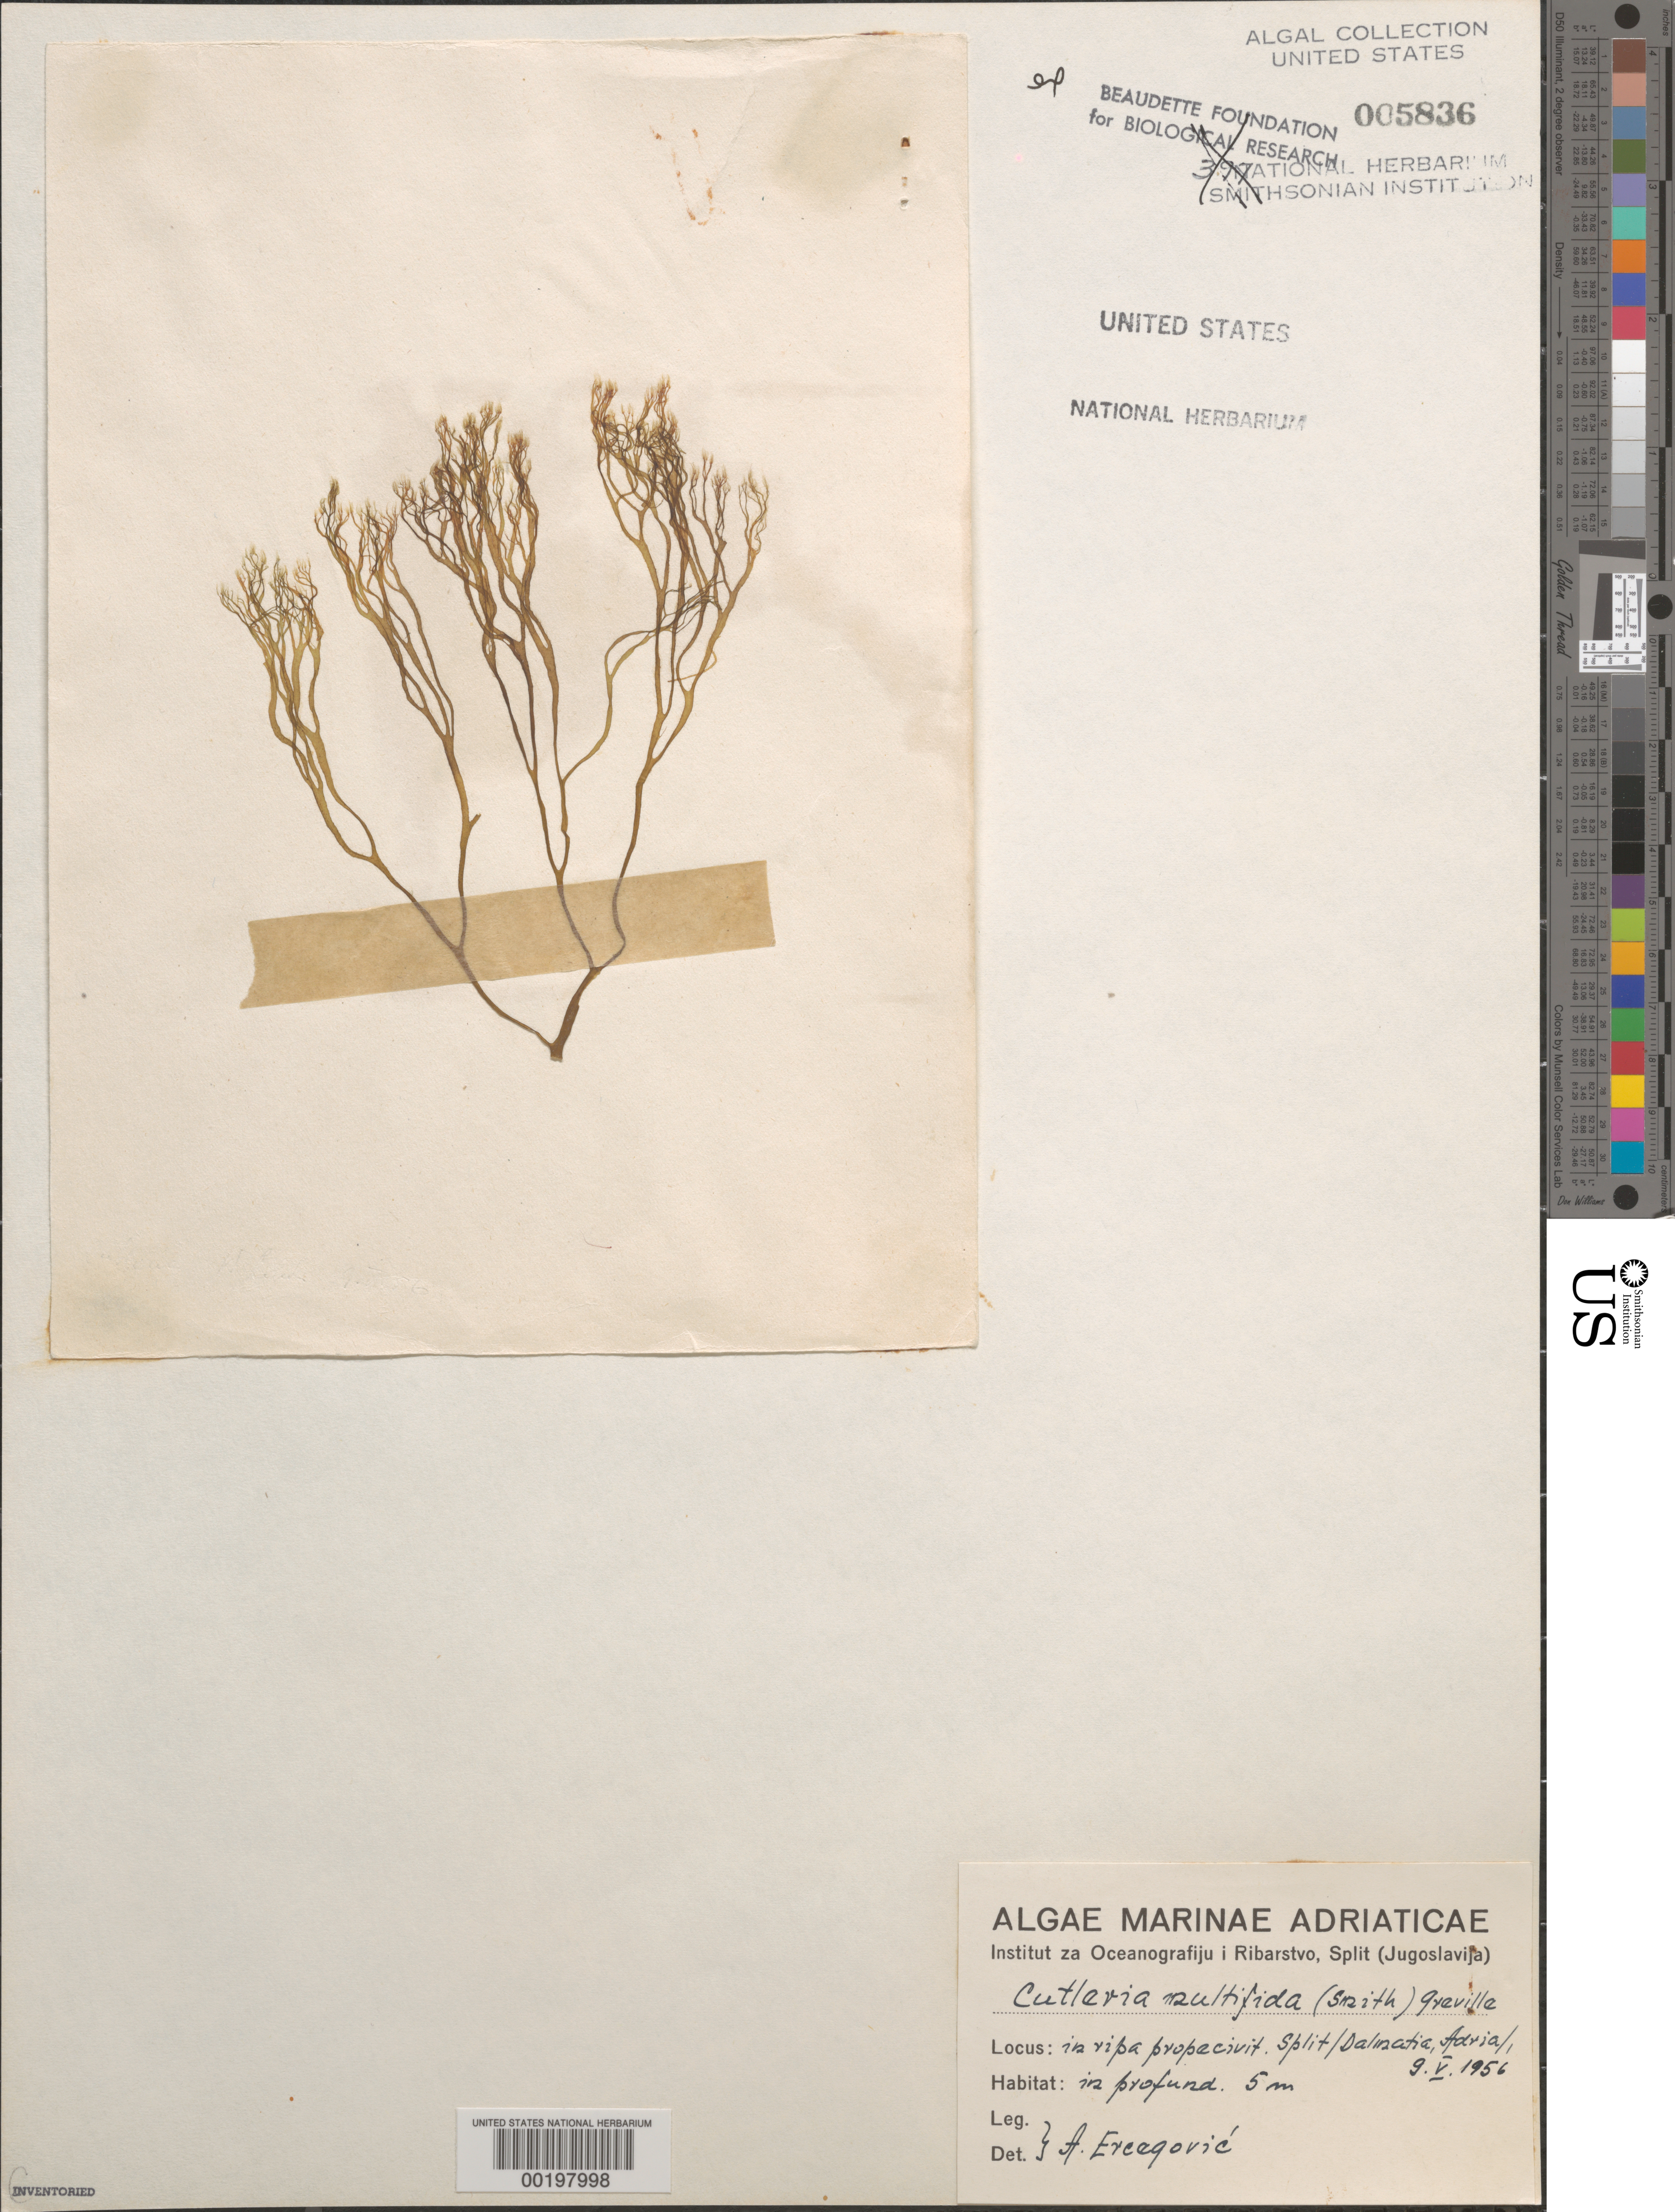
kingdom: Chromista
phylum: Ochrophyta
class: Phaeophyceae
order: Cutleriales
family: Cutleriaceae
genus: Cutleria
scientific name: Cutleria multifida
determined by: Ercegovic, A.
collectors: A. Ercegovic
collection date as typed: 09 May 1956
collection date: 1956-05-09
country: Croatia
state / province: Split-Dalmatia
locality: Split, Adriatic Sea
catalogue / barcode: US 5836